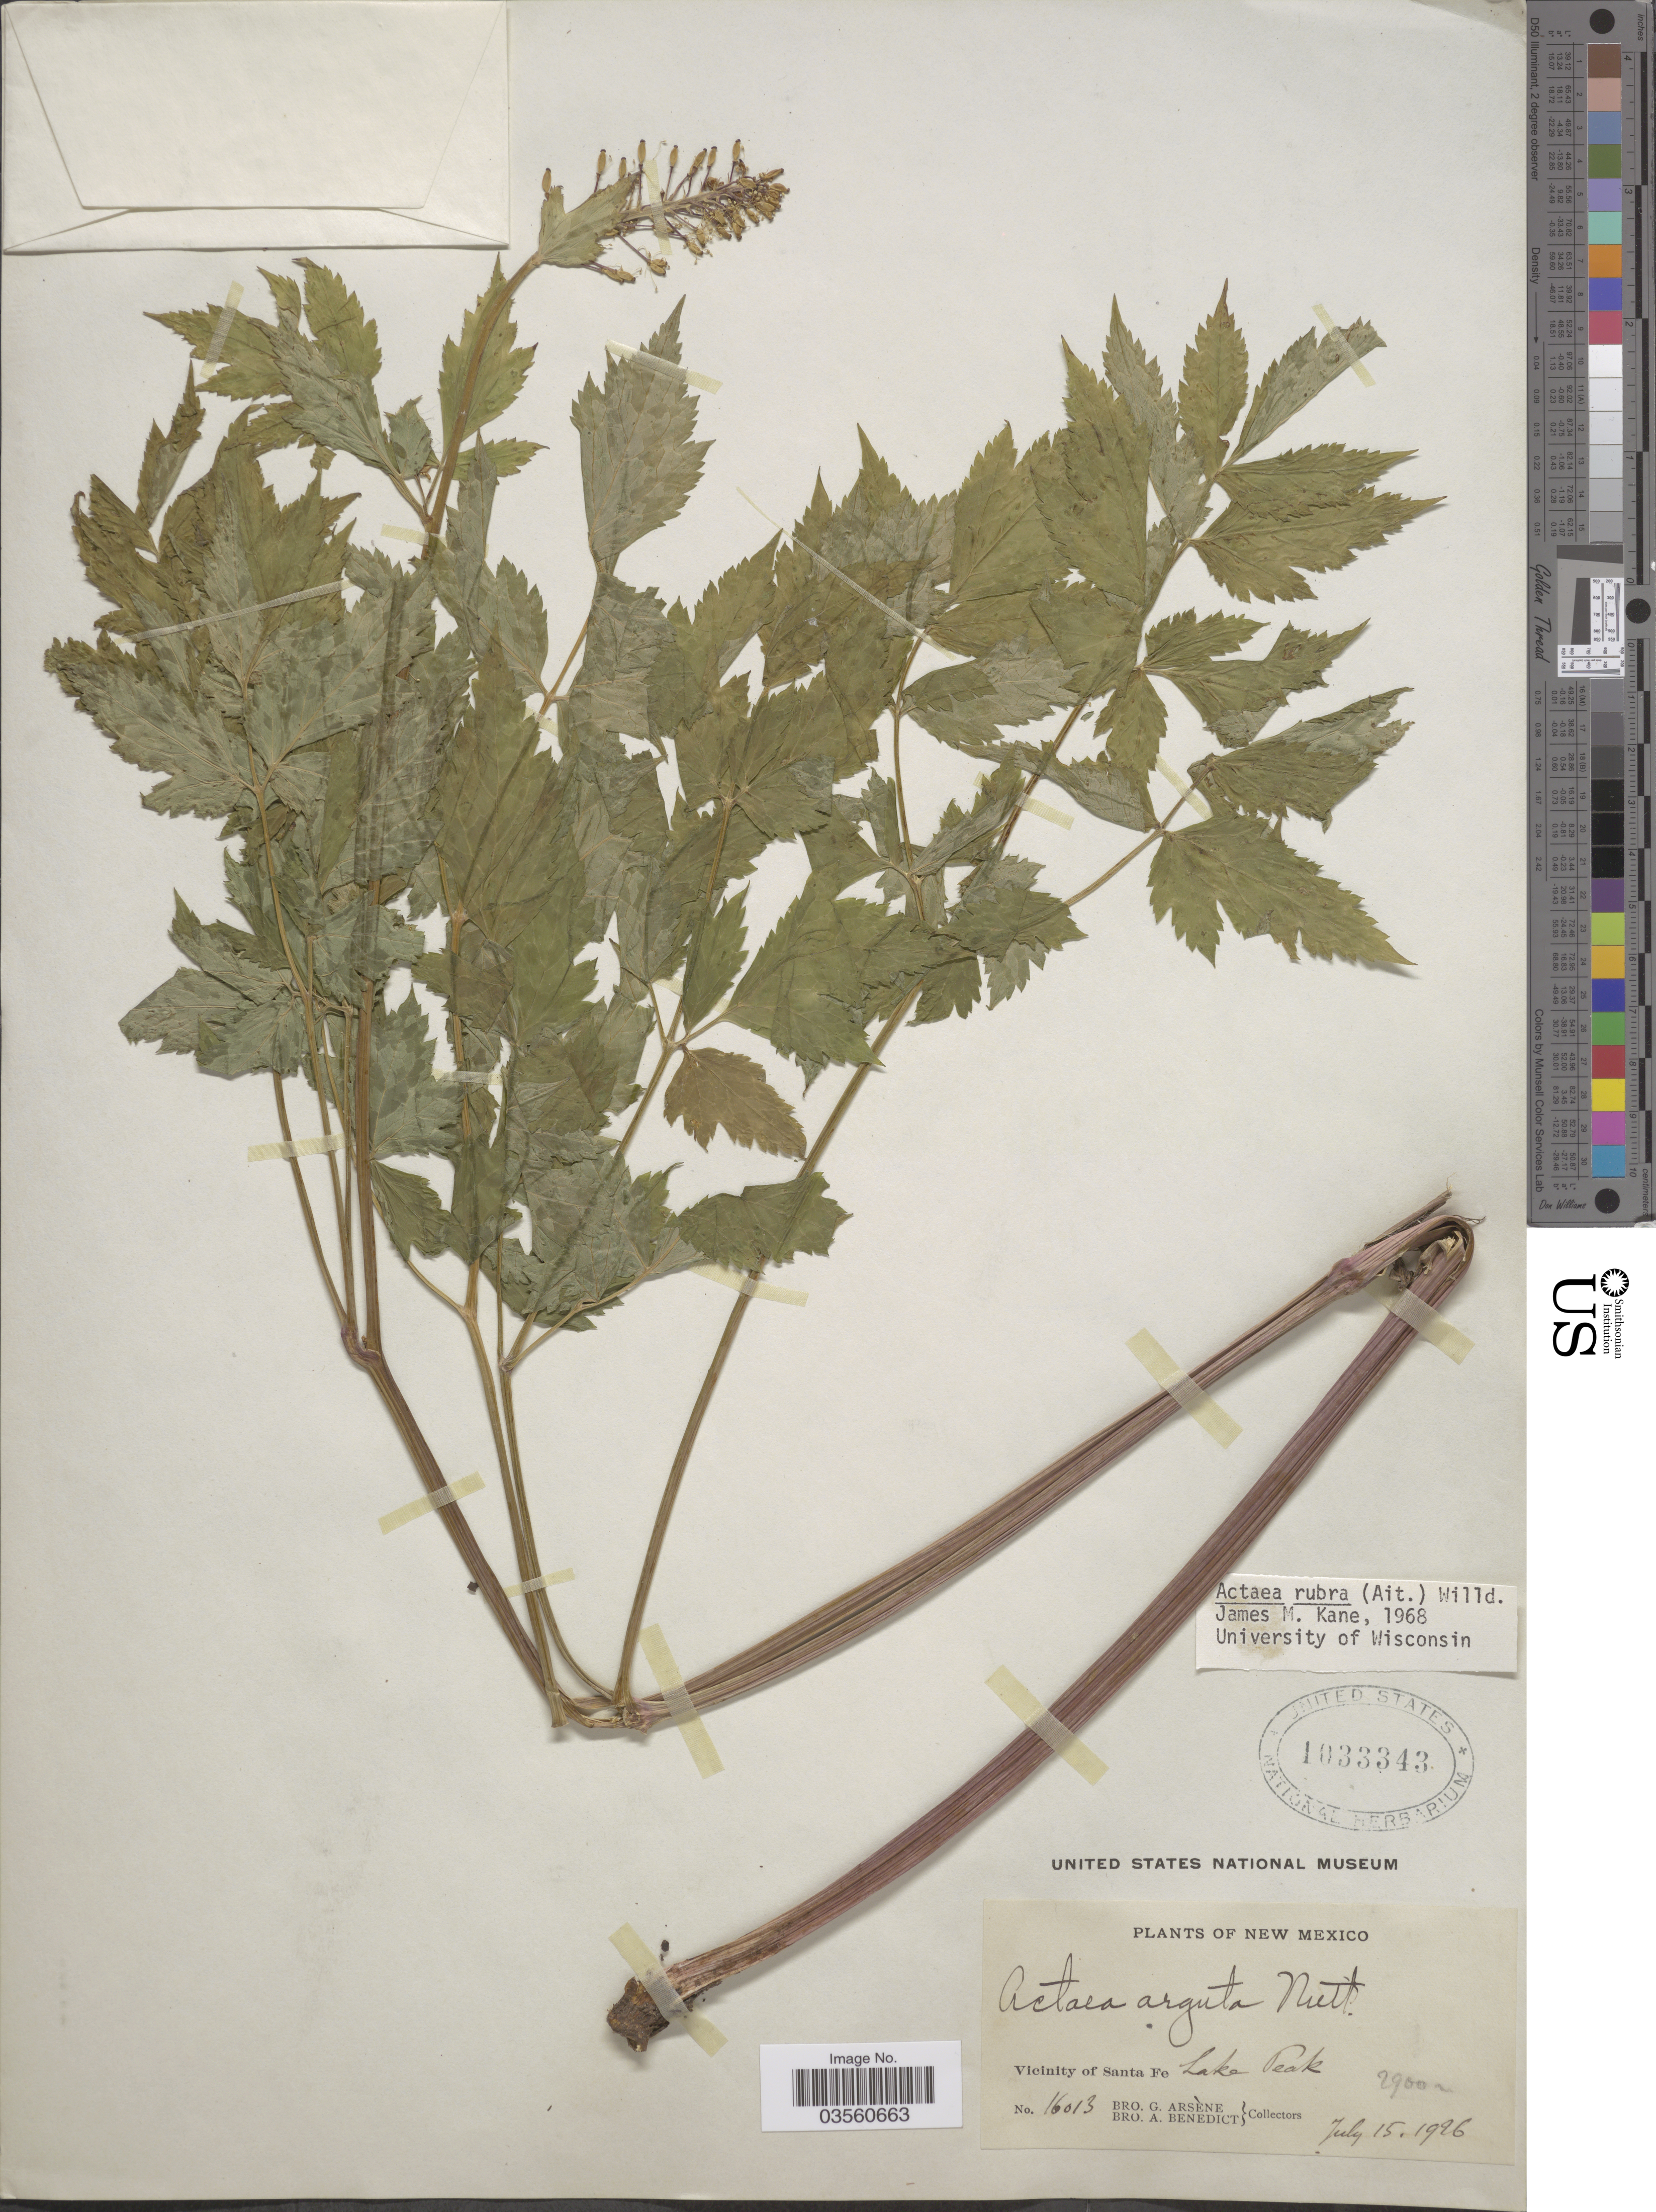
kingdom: Plantae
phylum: Tracheophyta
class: Magnoliopsida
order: Ranunculales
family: Ranunculaceae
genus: Actaea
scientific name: Actaea rubra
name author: (Aiton) Willd.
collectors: Bro. G. Arsène & Bro. A. Benedict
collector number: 16013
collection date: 1926-07-15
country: United States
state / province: New Mexico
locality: Vicinity of Santa Fe. Lake Peak.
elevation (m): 2900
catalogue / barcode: US 1033343